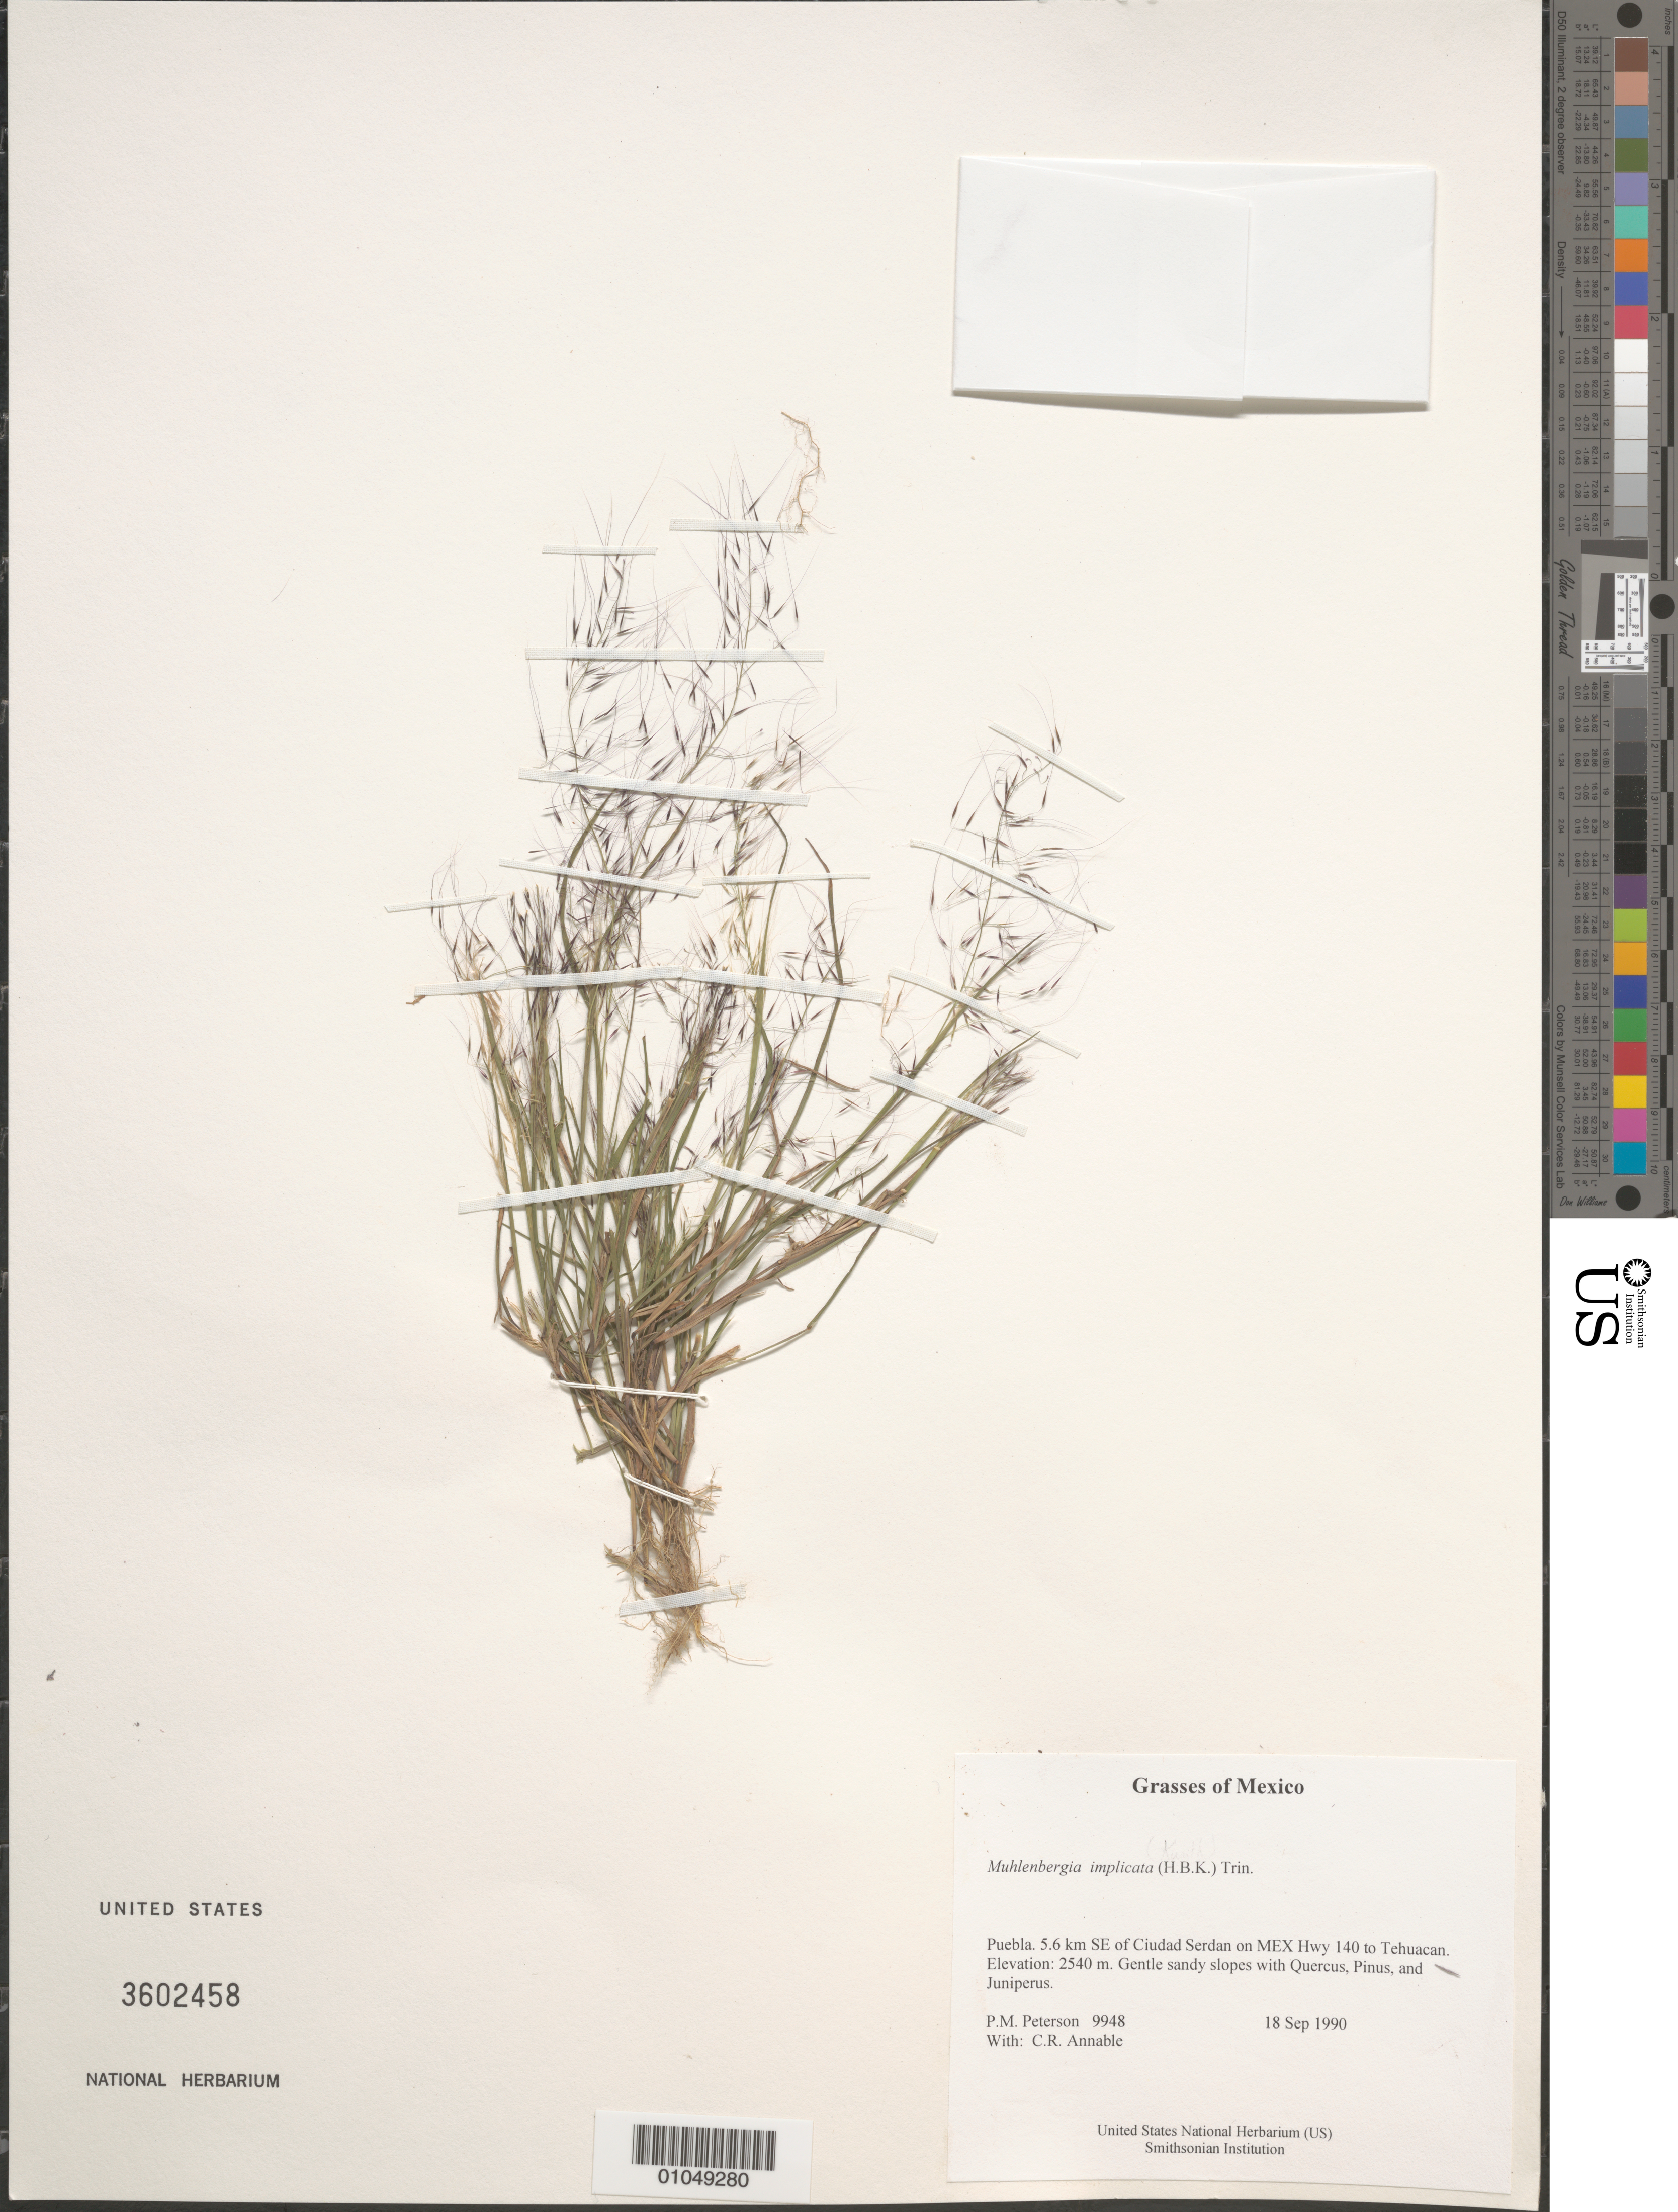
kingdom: Plantae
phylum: Tracheophyta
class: Liliopsida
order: Poales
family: Poaceae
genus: Muhlenbergia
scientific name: Muhlenbergia implicata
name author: (Kunth) Trin.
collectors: P. M. Peterson & C. R. Annable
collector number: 09948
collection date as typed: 18 Sep 1990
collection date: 1990-09-18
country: Mexico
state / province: Puebla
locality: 5.6 km SE of Ciudad Serdan on MEX Hwy 140 to Tehuacan.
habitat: Gentle sandy slopes with Quercus, Pinus, and Juniperus.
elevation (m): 2540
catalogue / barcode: US 3602458